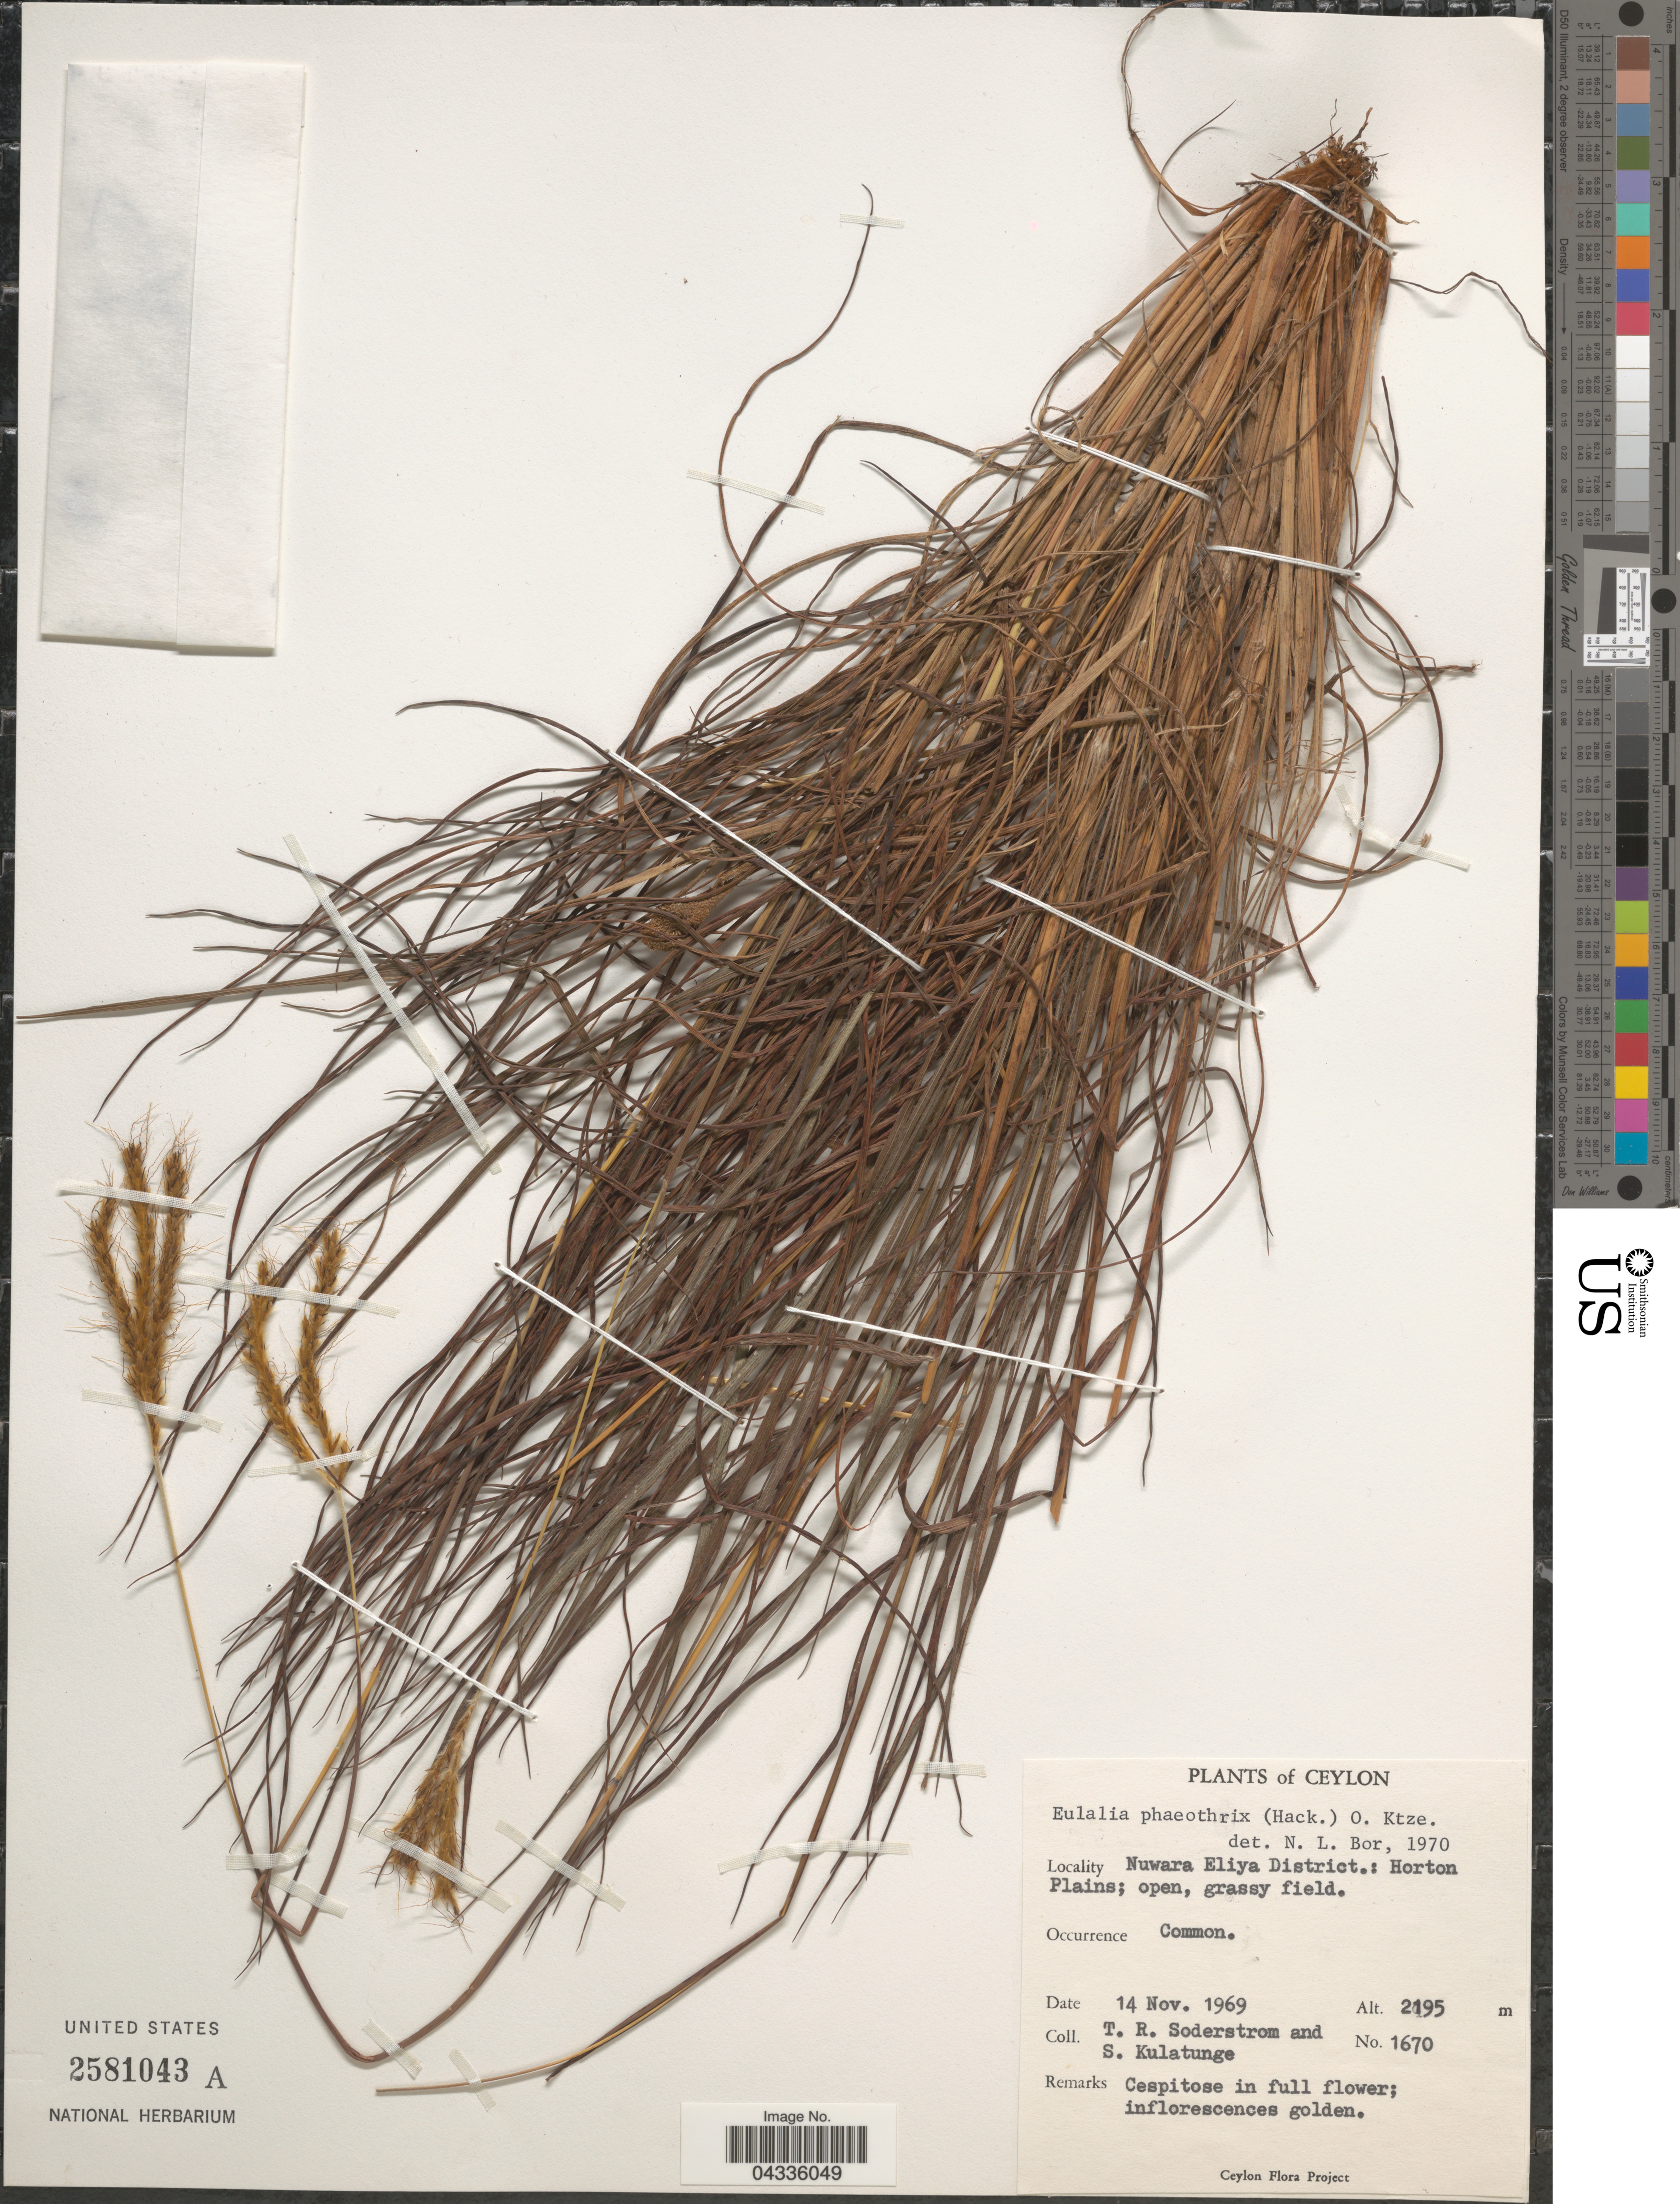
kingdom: Plantae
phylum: Tracheophyta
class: Liliopsida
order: Poales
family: Poaceae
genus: Eulalia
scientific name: Eulalia phaeothrix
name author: (Hack.) Kuntze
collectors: T. R. Soderstrom & S. Kulatunge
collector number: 1670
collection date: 1969-11-14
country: Sri Lanka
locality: Ceylon. Nuwara Eliya District.: Horton Plains; open, grassy field.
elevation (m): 2195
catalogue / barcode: US 2581043A